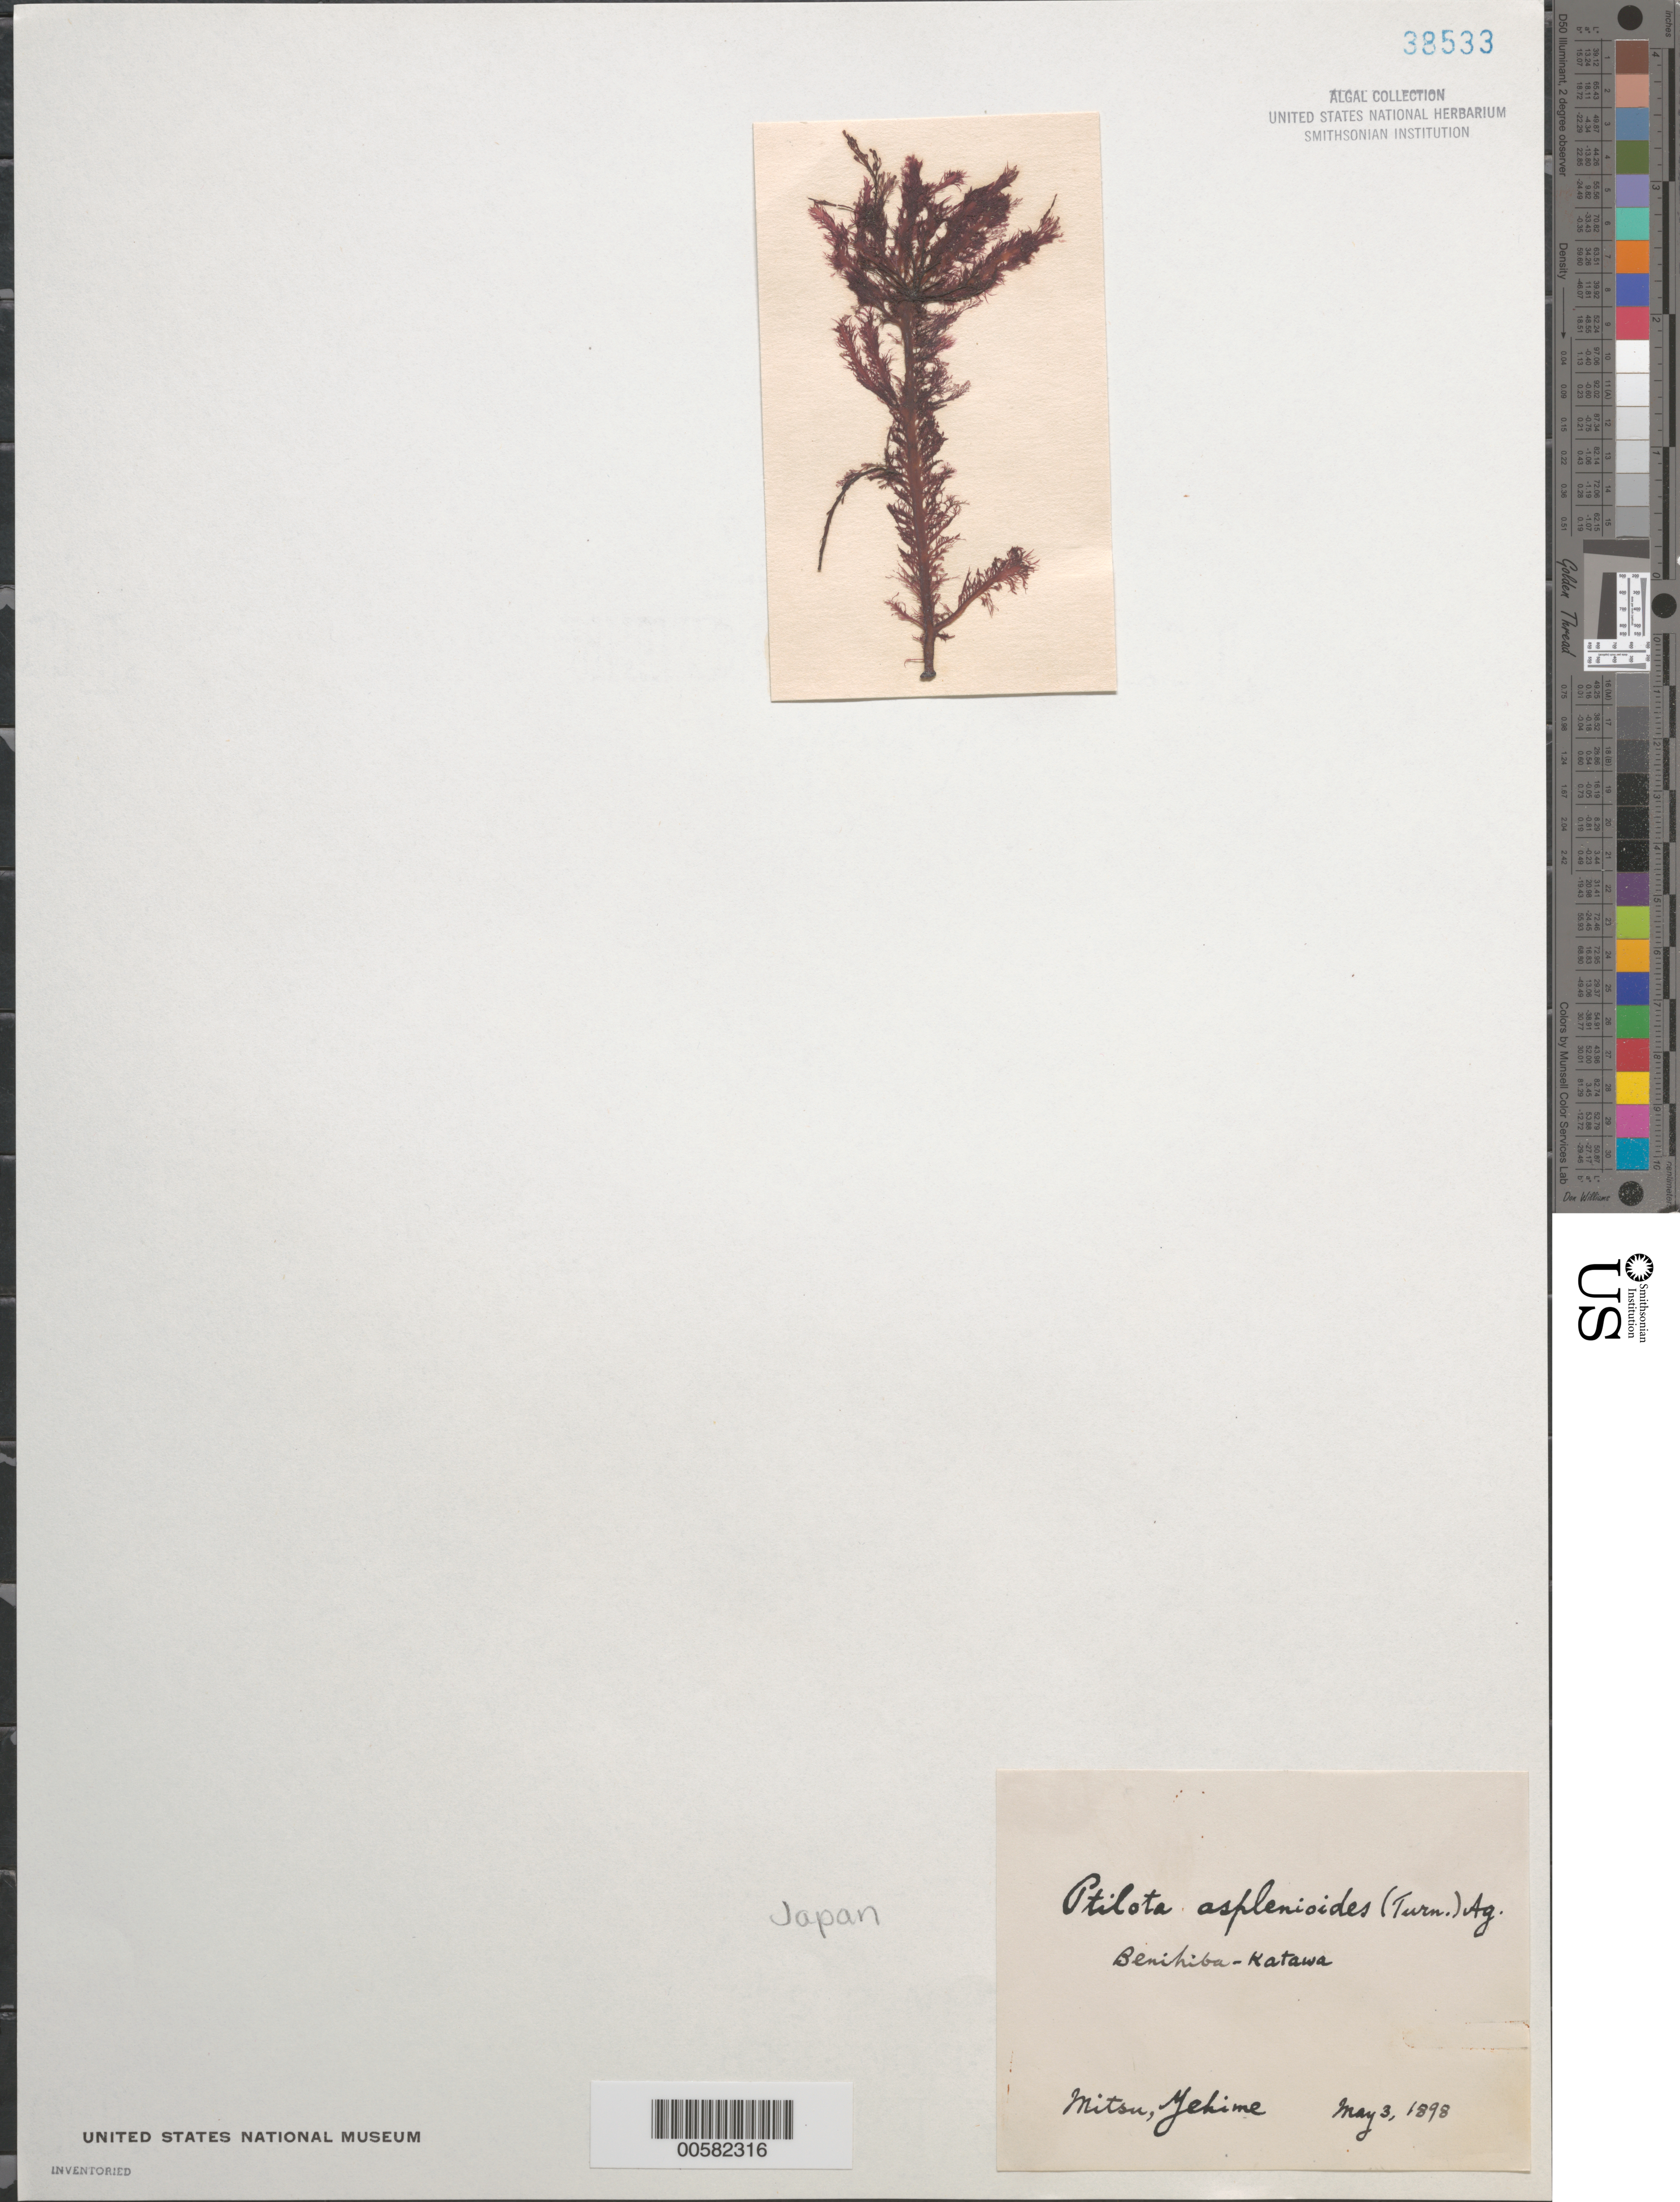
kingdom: Plantae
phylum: Rhodophyta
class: Florideophyceae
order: Ceramiales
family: Wrangeliaceae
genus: Ptilota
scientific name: Ptilota asplenioides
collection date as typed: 03 May 1898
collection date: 1898-05-03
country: Japan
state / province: Ehime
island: Shikoku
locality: Mitsu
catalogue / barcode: US 38533